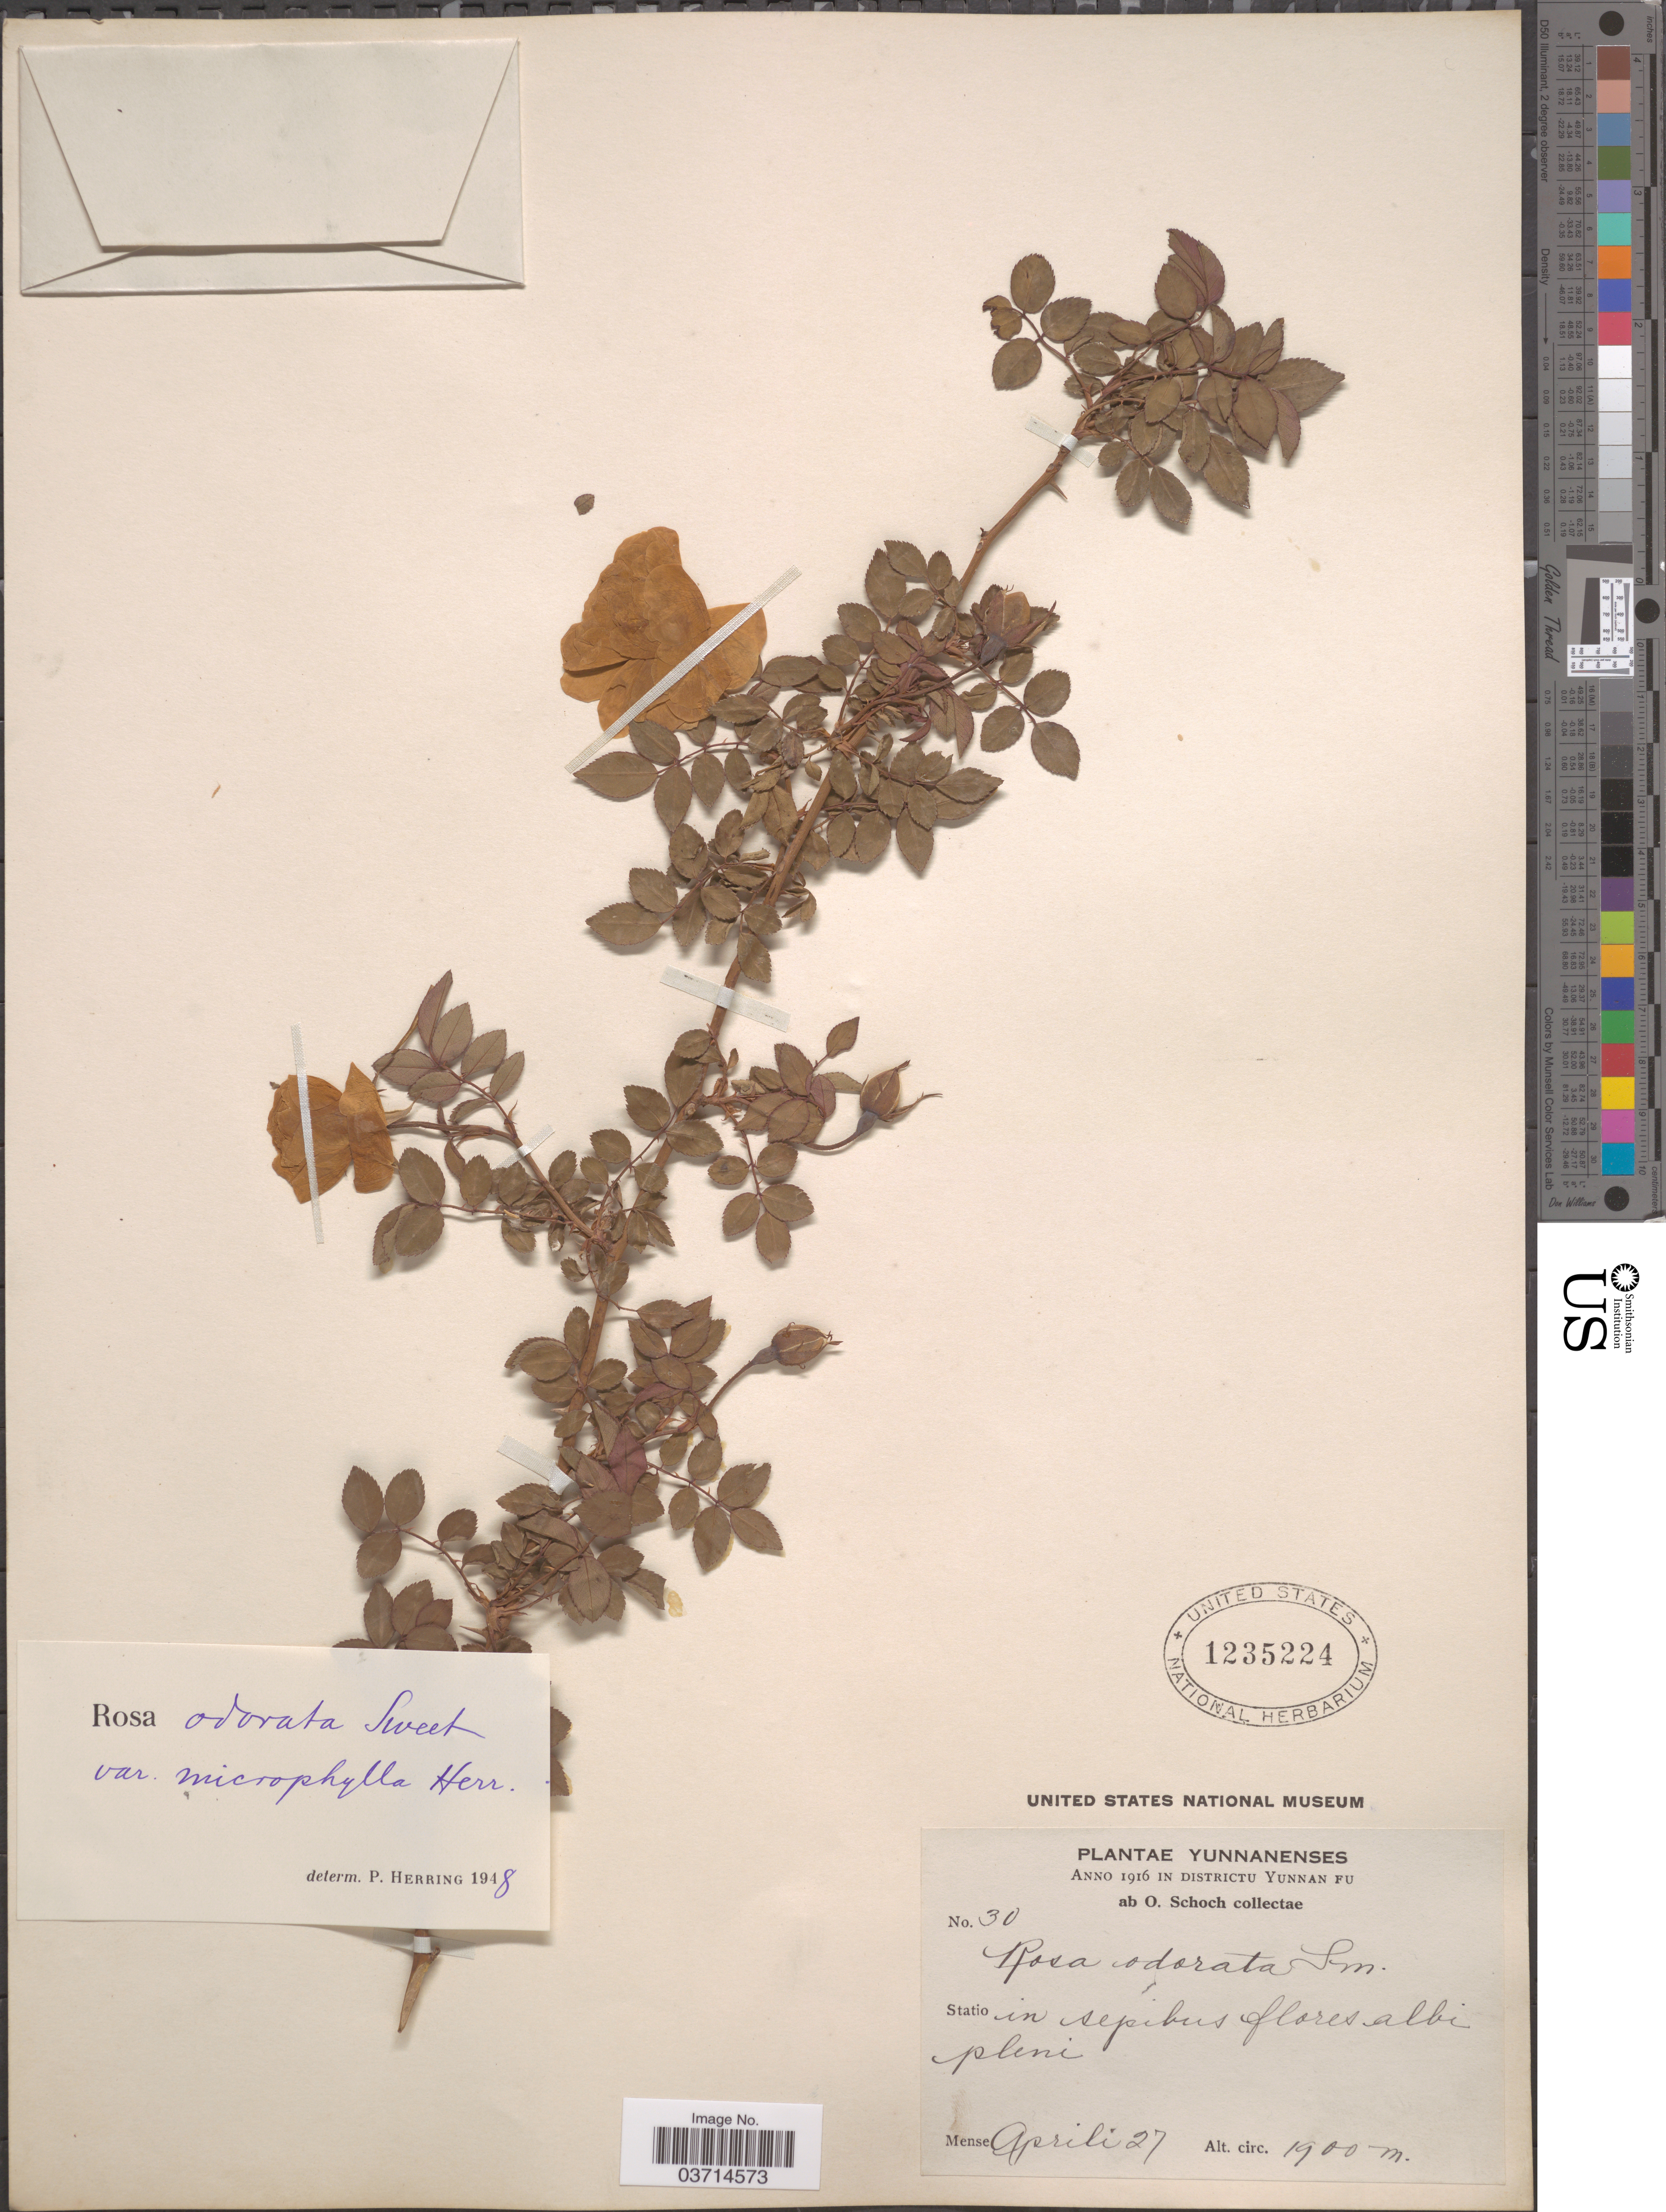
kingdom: Plantae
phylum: Tracheophyta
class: Magnoliopsida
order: Rosales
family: Rosaceae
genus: Rosa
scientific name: Rosa x odorata var. microphylla P. Herring ined.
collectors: O. Schoch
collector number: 30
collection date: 1916-04-27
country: China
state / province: Yunnan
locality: Districtu Yunnan Fu.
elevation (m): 1900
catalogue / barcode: US 1235224